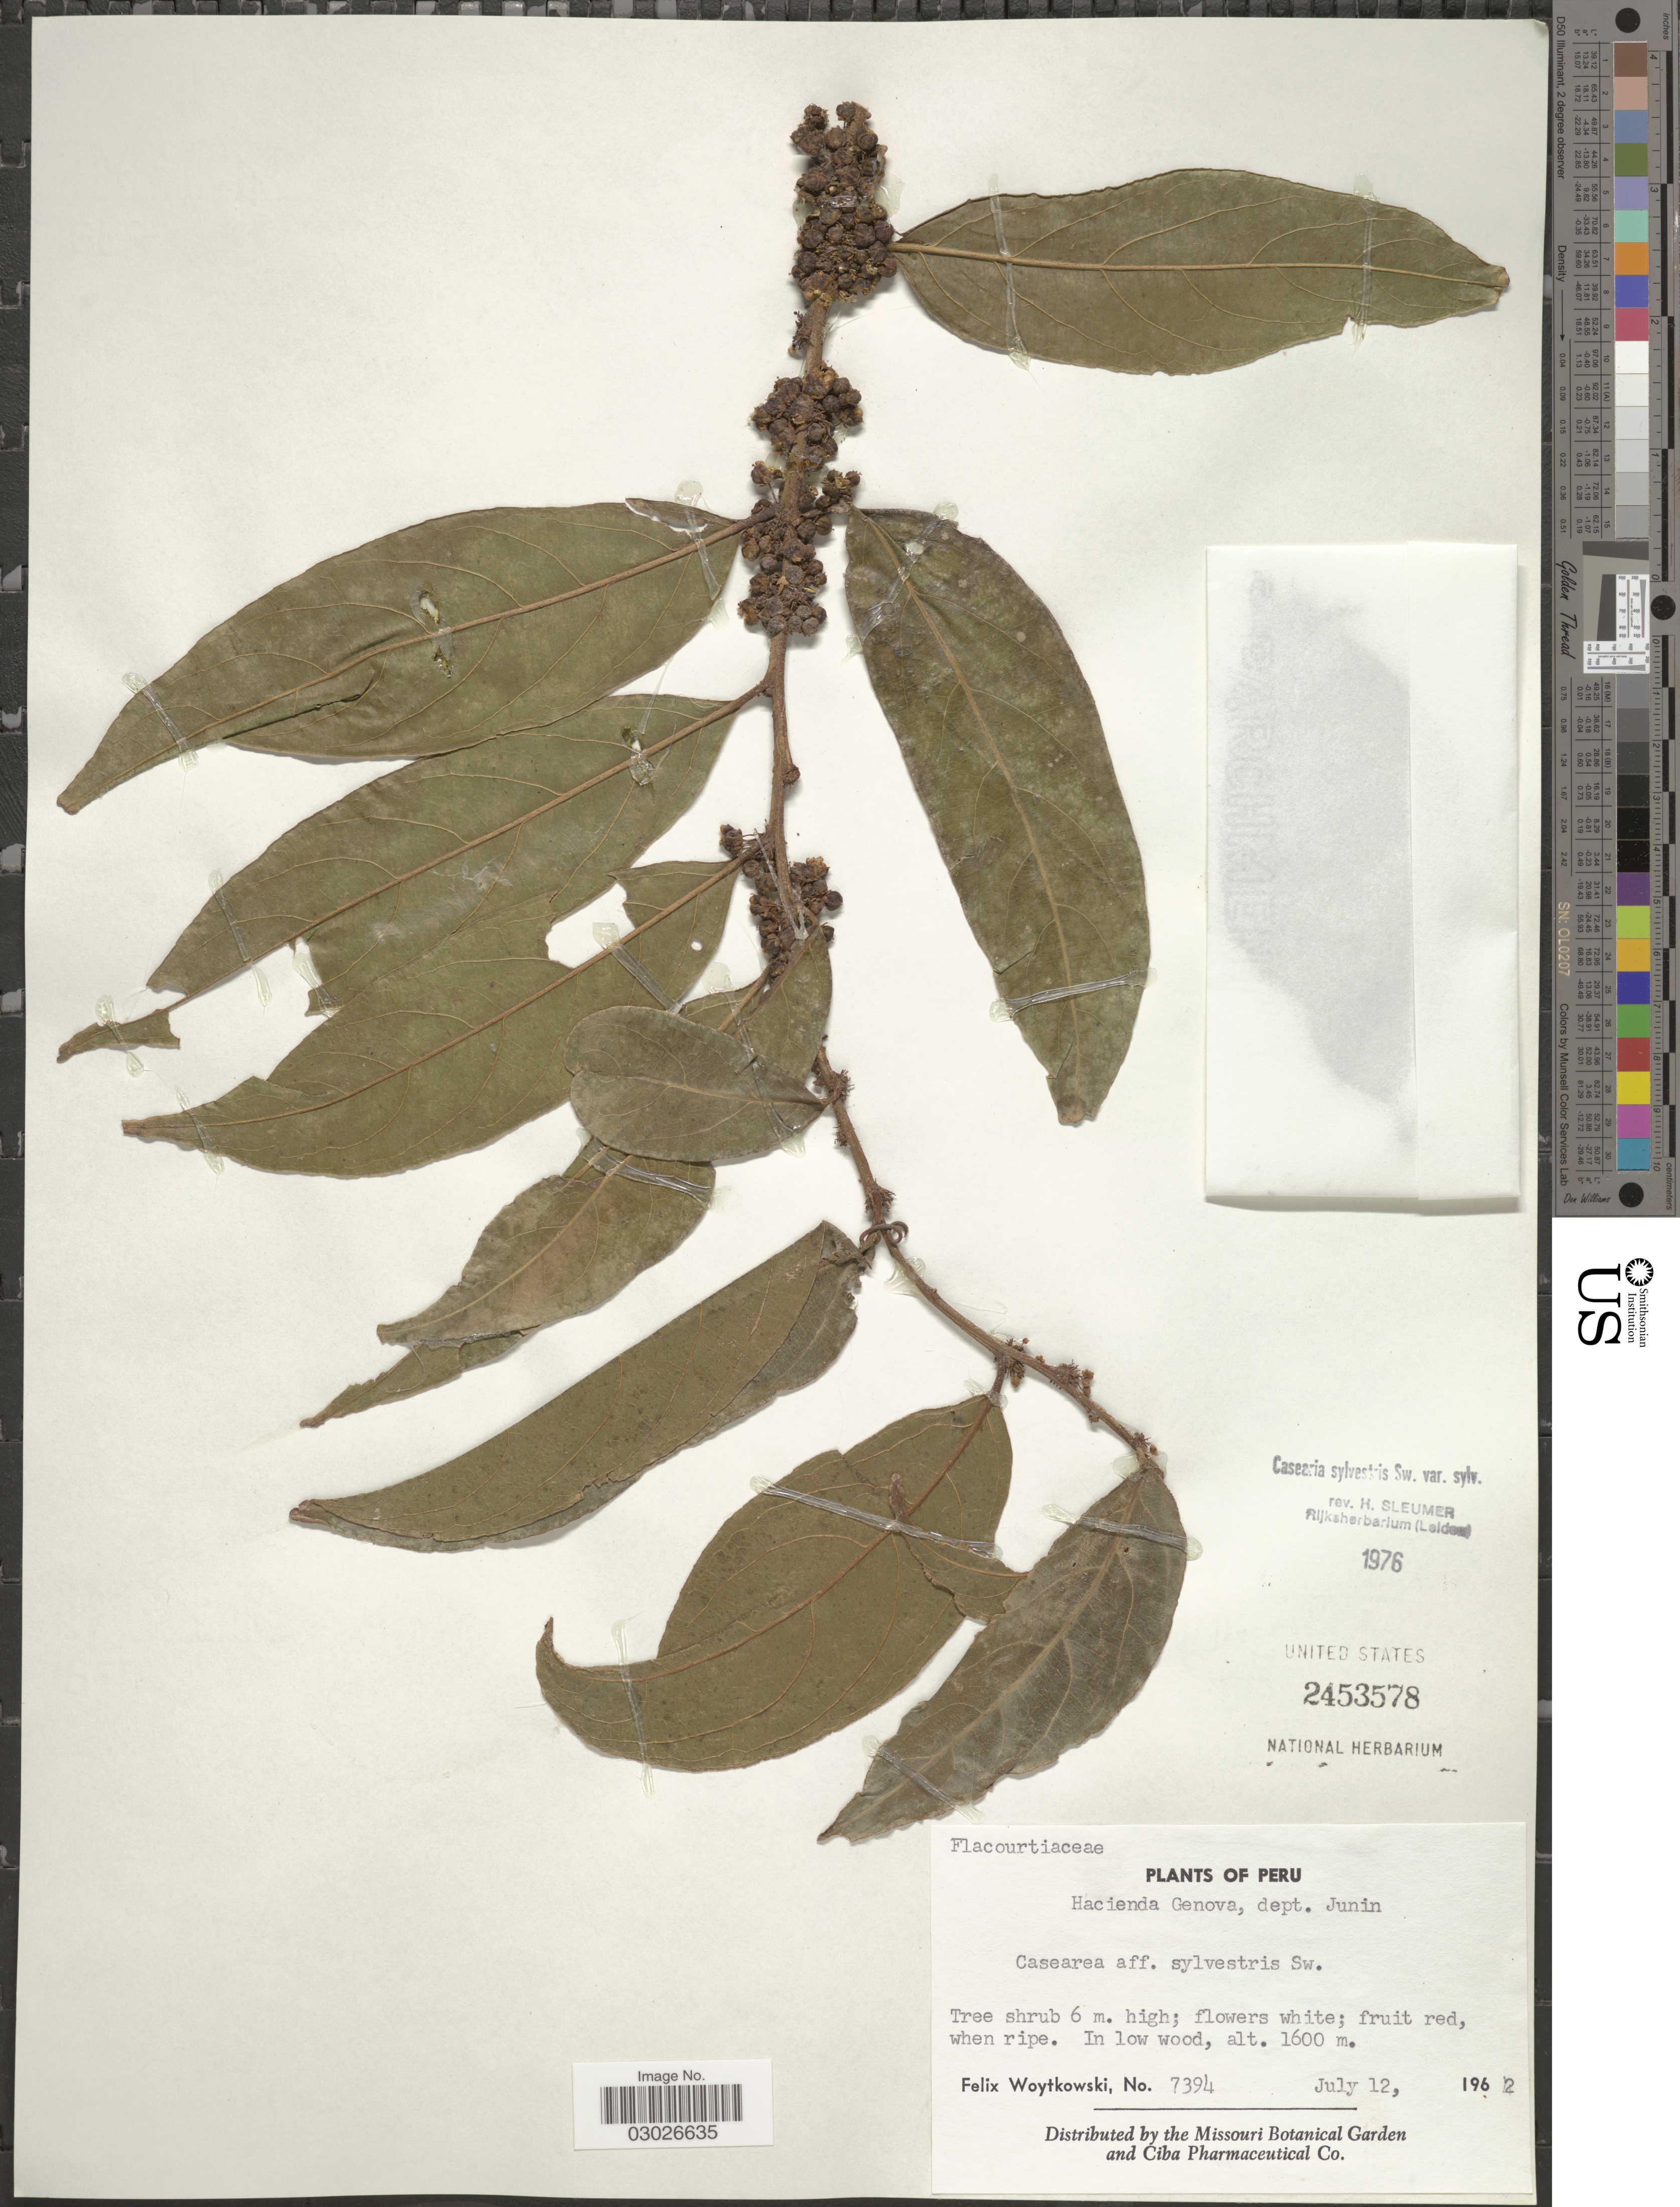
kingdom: Plantae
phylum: Tracheophyta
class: Magnoliopsida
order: Malpighiales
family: Salicaceae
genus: Casearia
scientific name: Casearia sylvestris var. sylvestris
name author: Sw.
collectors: F. Woytkowski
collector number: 7394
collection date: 1962-07-12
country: Peru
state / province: Junín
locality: Hacienda Genova, dept. Junin.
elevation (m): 1600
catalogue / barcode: US 2453578